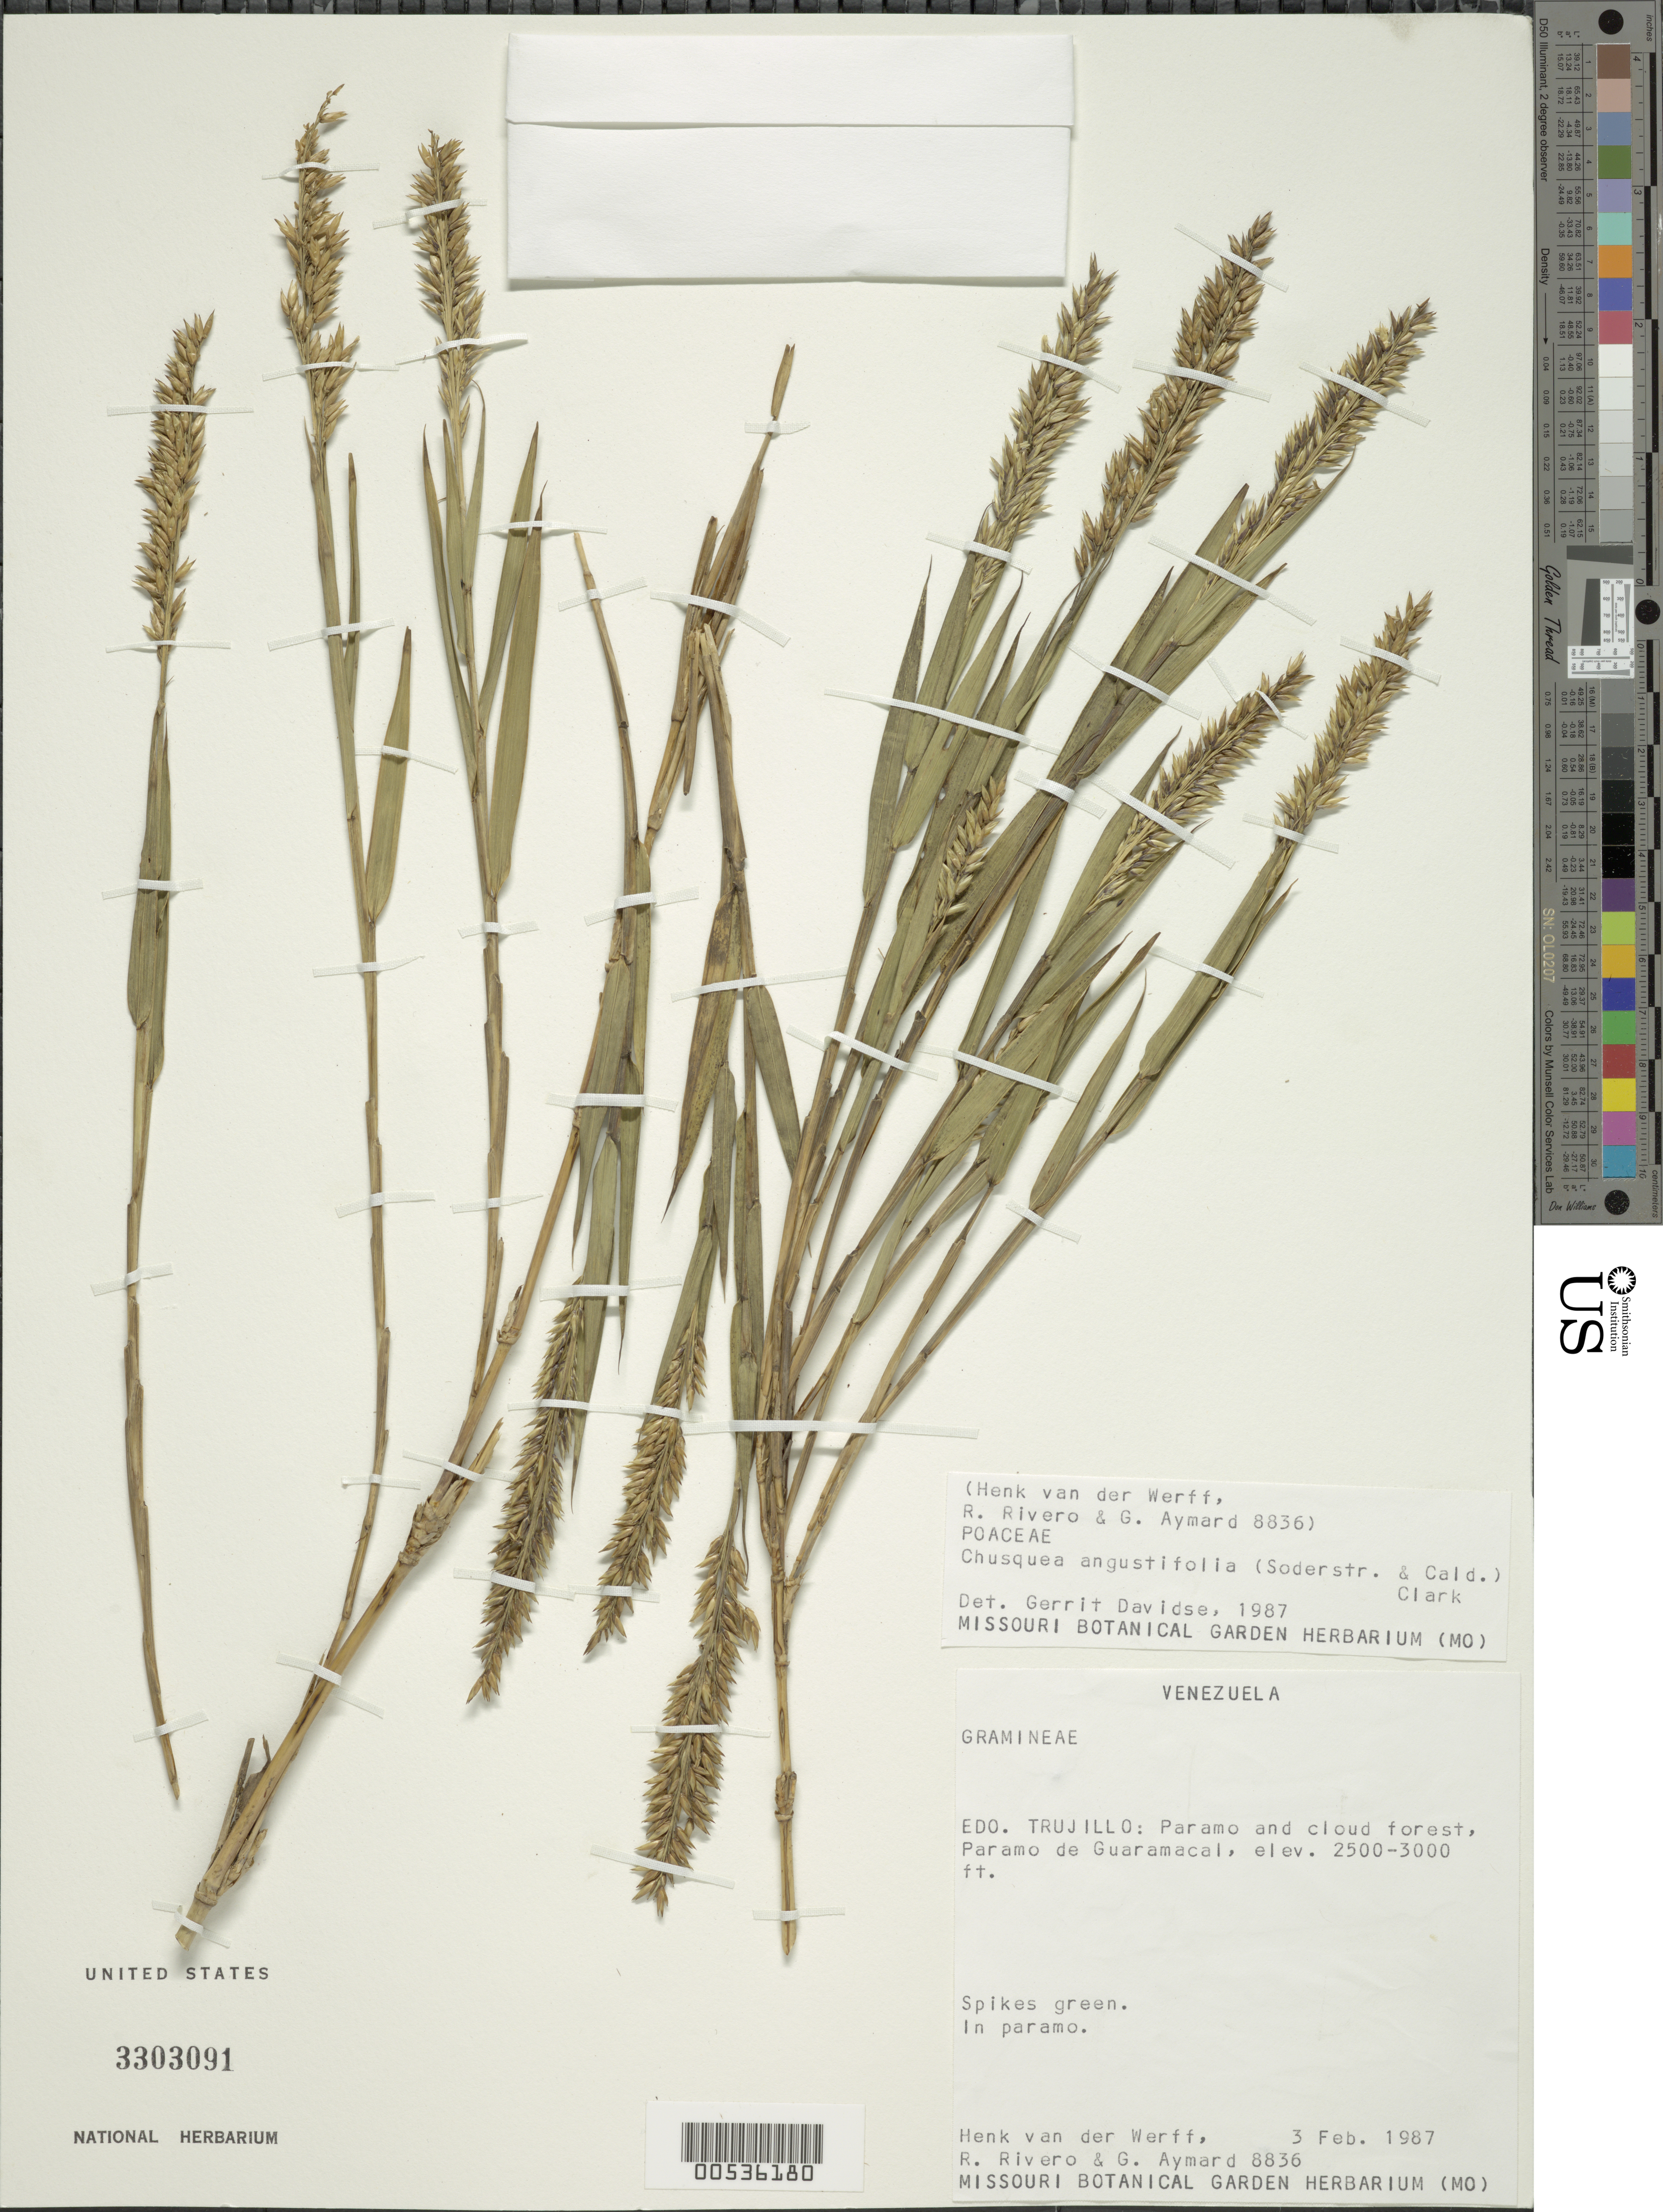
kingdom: Plantae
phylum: Tracheophyta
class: Liliopsida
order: Poales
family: Poaceae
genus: Chusquea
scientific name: Chusquea angustifolia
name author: (Soderstr. & C. E. Calderón) L.G. Clark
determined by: Davidse, Gerrit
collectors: H. van der Werff, R. Rivero & G. A. Aymard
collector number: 8836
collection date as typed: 03 Feb 1987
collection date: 1987-02-03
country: Venezuela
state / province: Trujillo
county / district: Boconó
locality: Paramo de Guaramacal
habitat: Paramo and cloud forest. In Paramo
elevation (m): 2500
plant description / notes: MO, PORT, US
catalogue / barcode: US 3303091